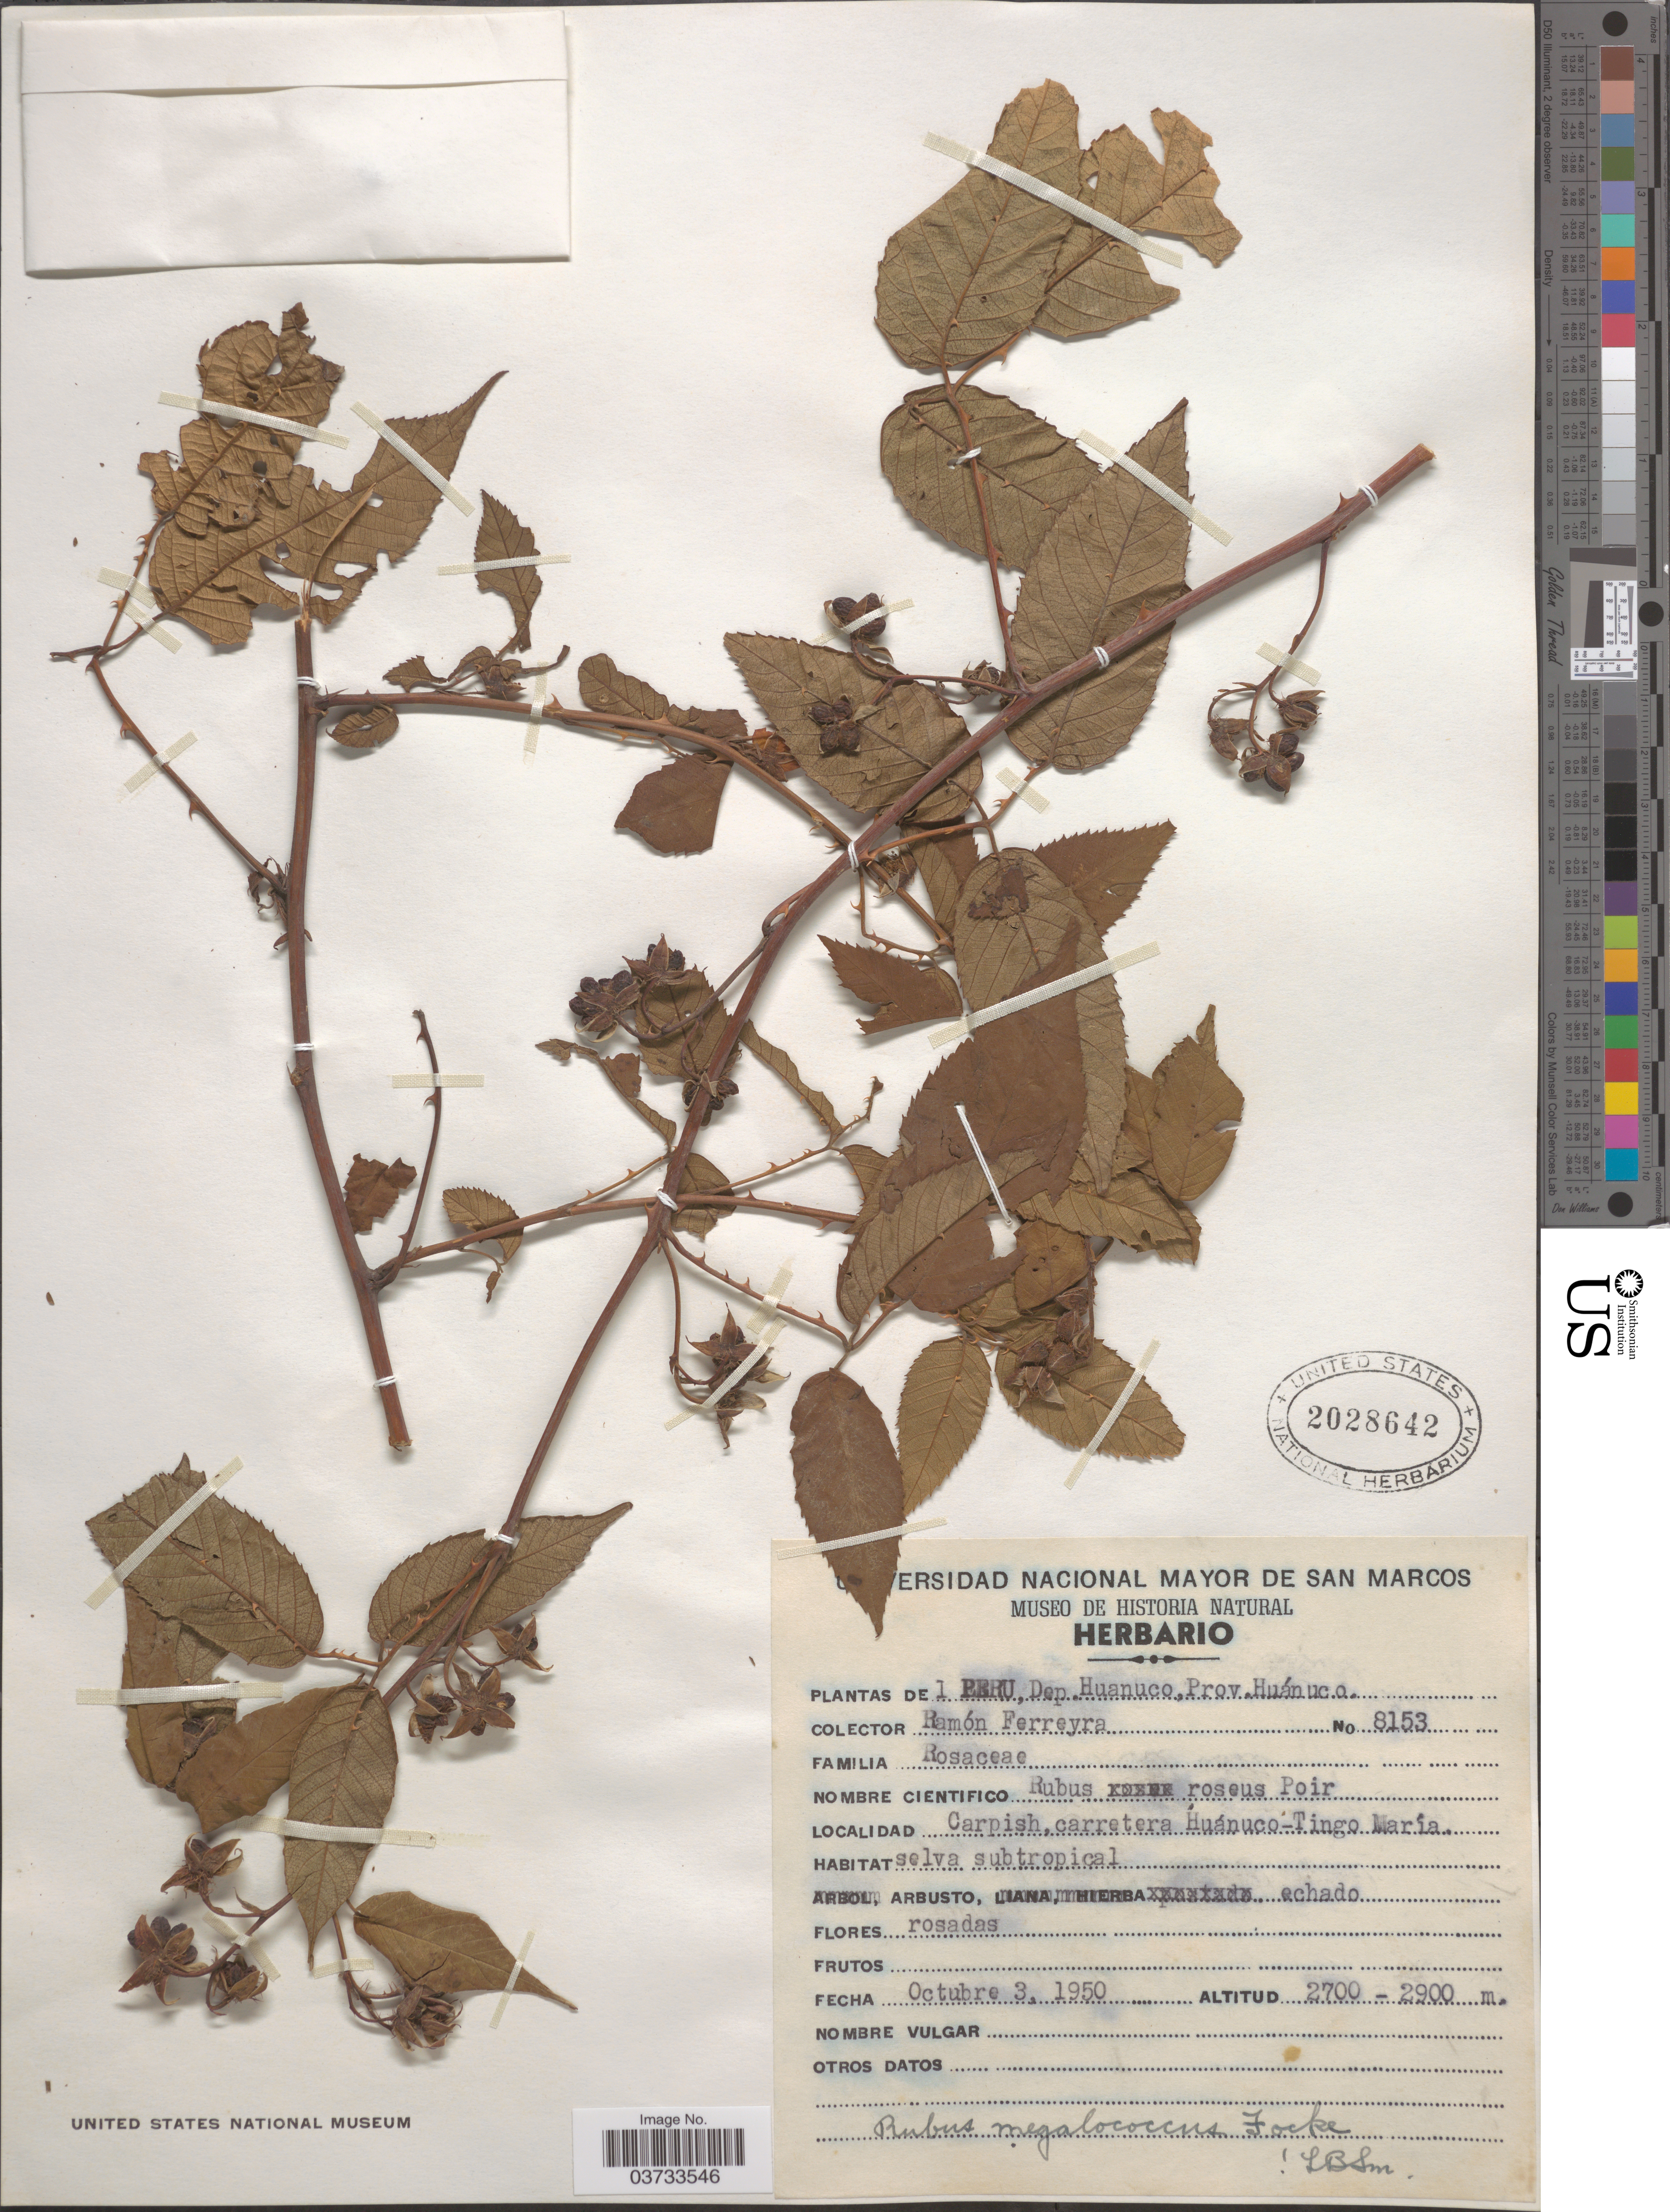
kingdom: Plantae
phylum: Tracheophyta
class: Magnoliopsida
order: Rosales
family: Rosaceae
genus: Rubus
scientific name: Rubus megalococcus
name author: Focke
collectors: R. A. Ferreyra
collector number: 8153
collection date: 1950-10-03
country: Peru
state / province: Huánuco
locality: Dep. Huanuco. Carpish,carretera Huánuco-Tingo María.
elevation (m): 2700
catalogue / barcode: US 2028642